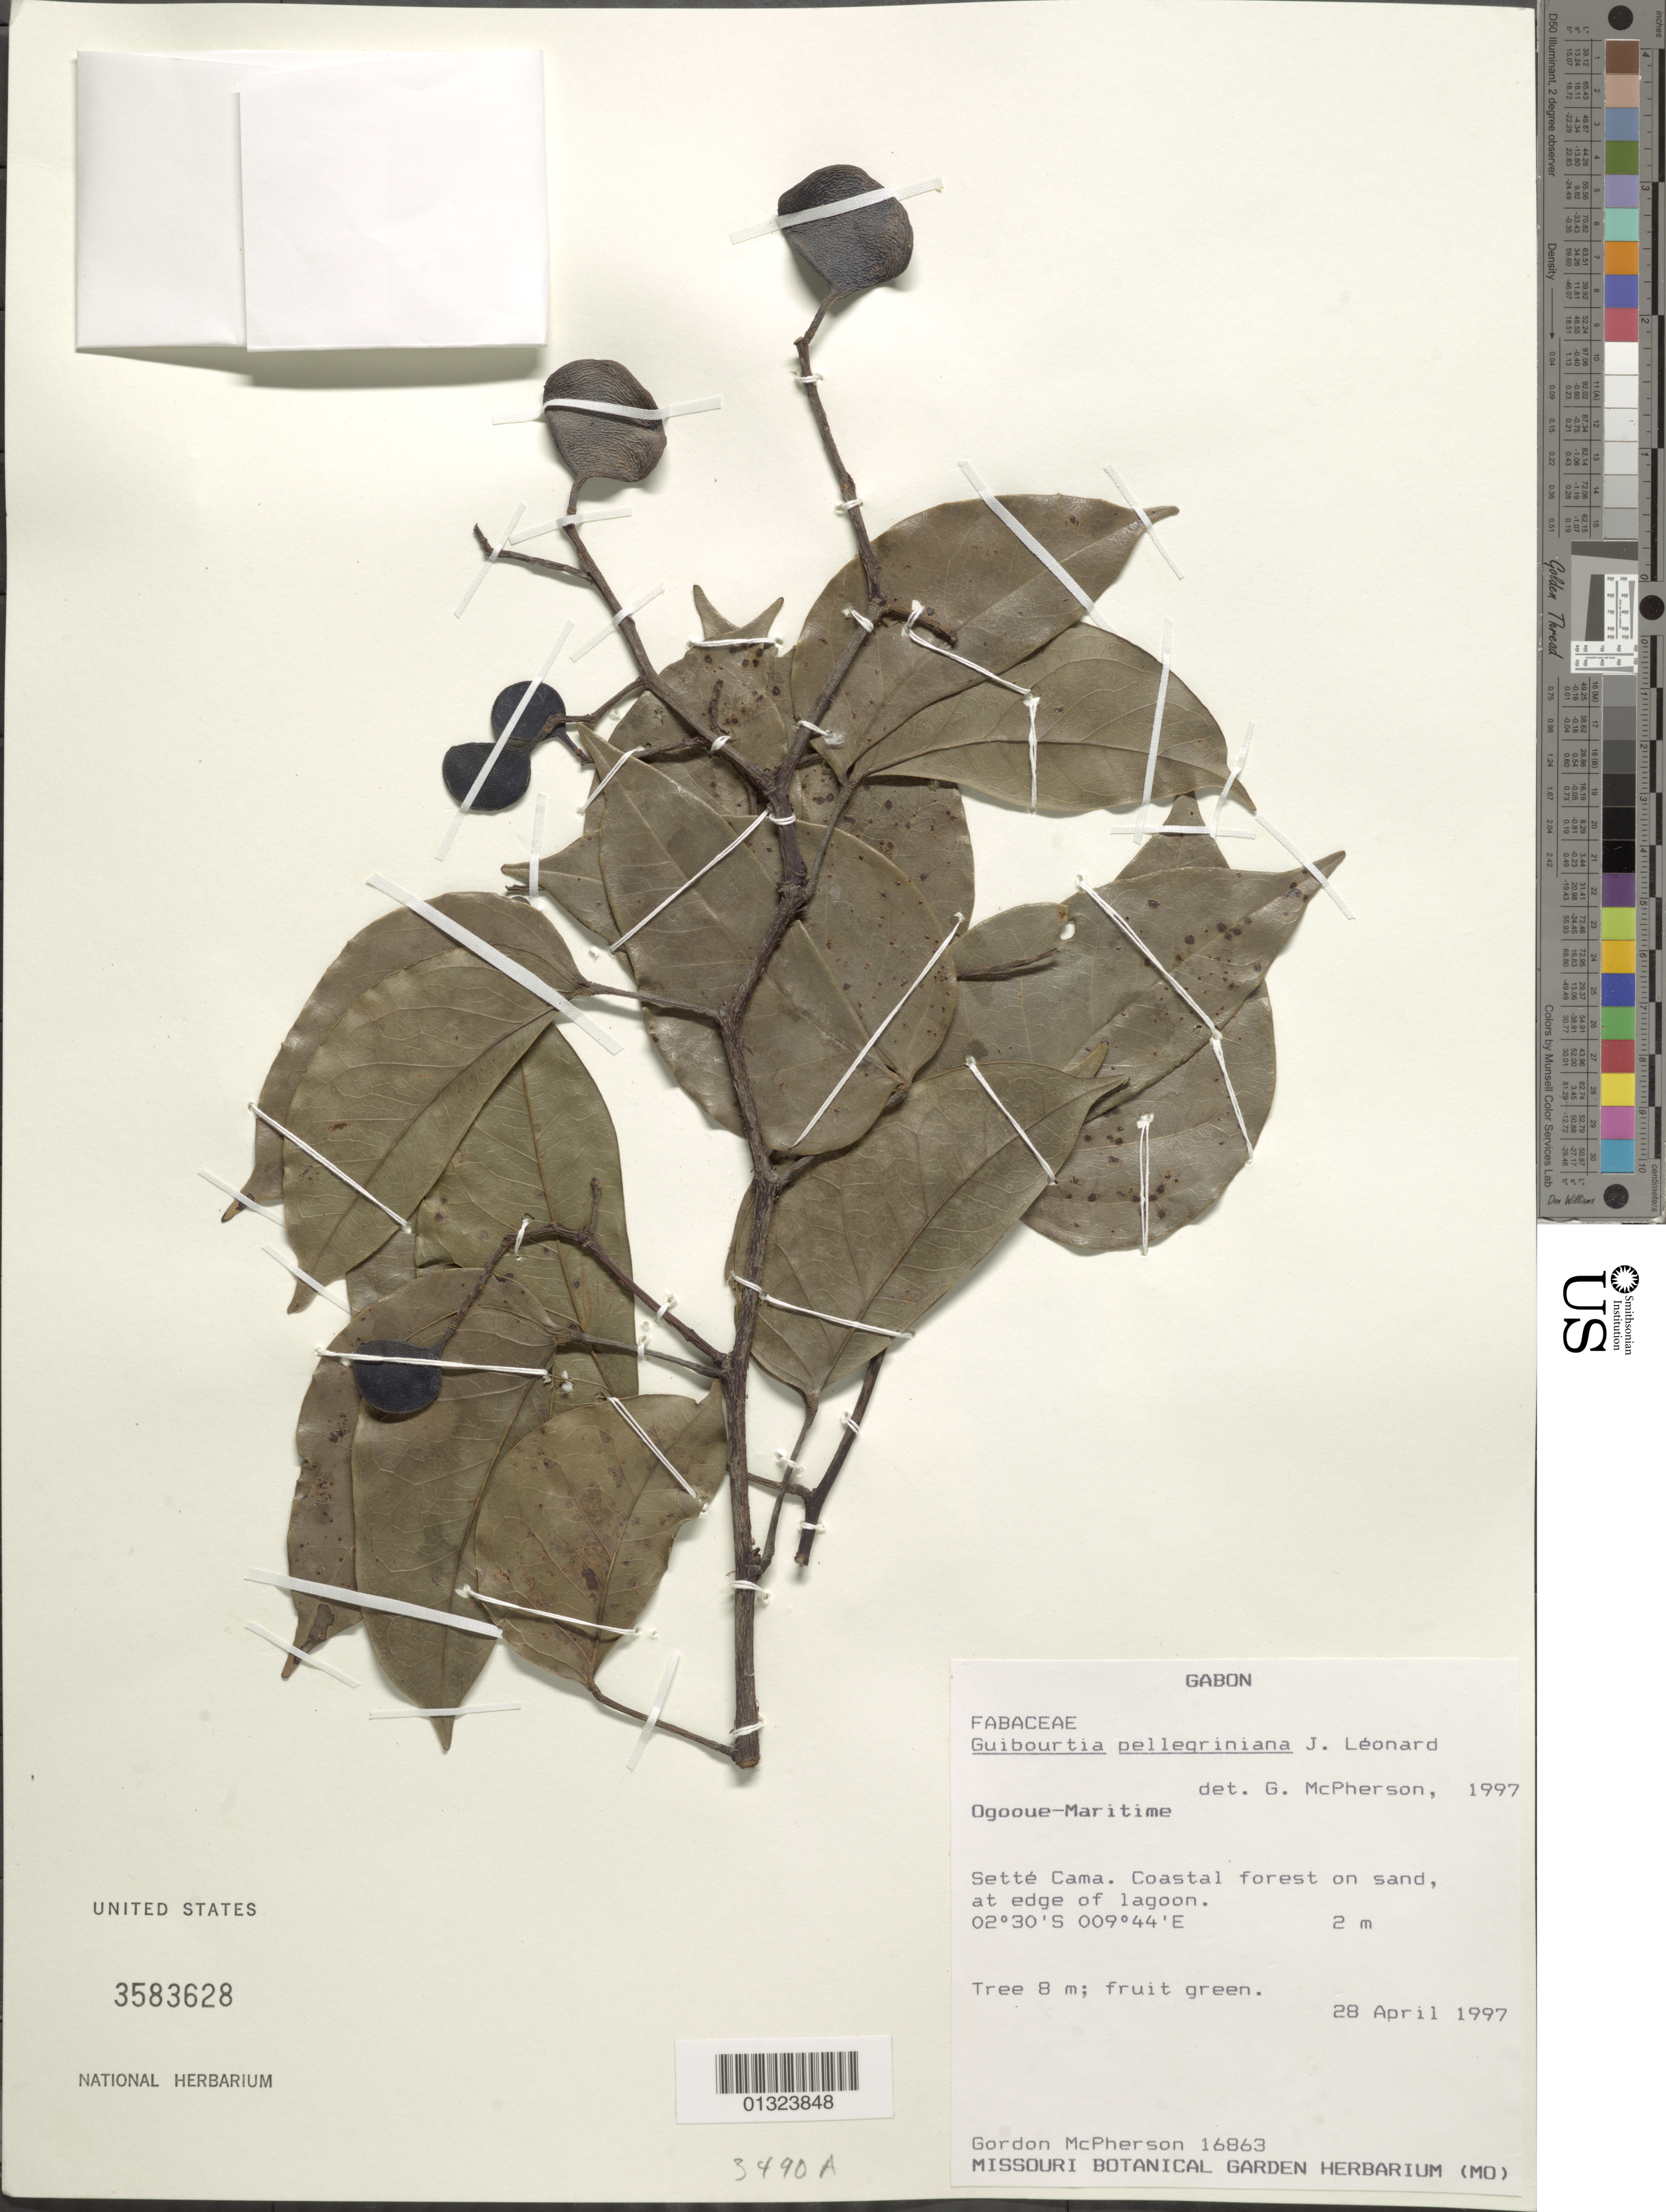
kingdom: Plantae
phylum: Tracheophyta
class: Magnoliopsida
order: Fabales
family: Fabaceae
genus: Guibourtia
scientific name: Guibourtia pellegriniana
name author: J. Léonard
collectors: G. D. McPherson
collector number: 16863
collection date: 1997-04-28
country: Gabon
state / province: Ogooue-Maritime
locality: Sette Cama region. Coastal forest on sand.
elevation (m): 2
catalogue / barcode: US 3583628